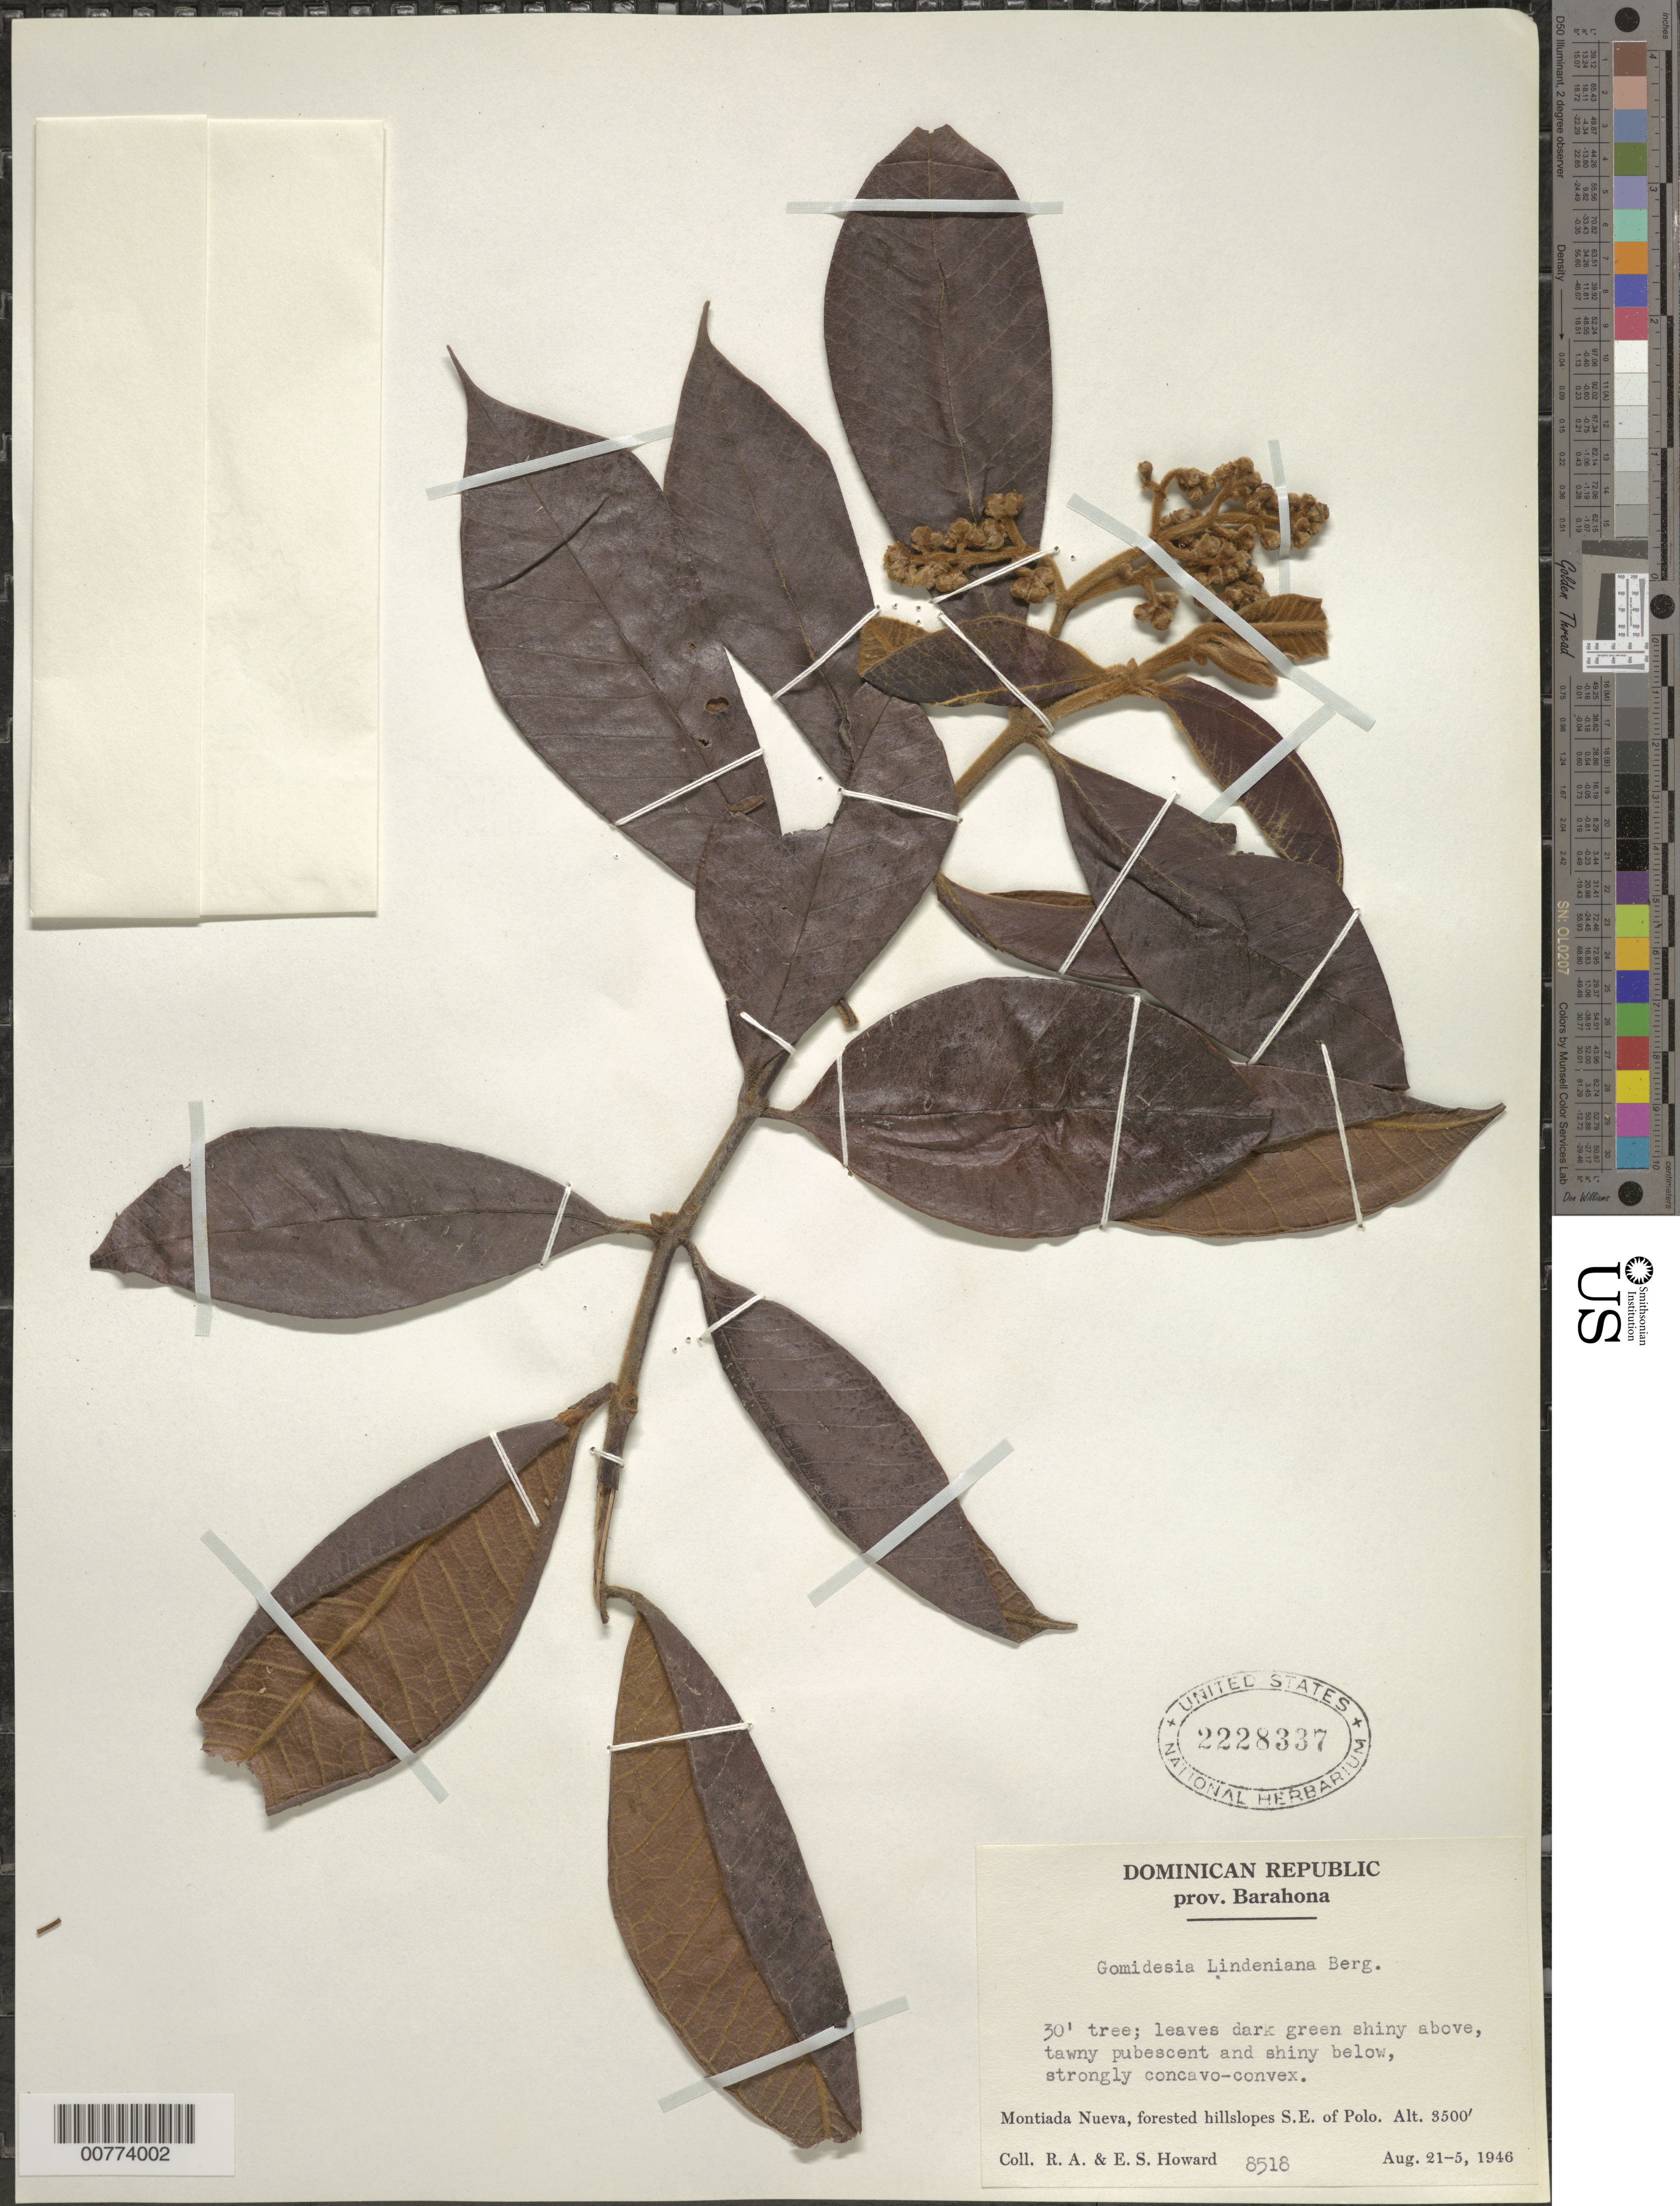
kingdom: Plantae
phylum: Tracheophyta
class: Magnoliopsida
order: Myrtales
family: Myrtaceae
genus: Myrcia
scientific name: Myrcia fenzliana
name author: O. Berg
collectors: R. A. Howard & E. S. Howard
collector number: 8518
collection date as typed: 21 Aug 1946 25 Aug 1946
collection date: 1946-08-21/1946-08-25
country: Dominican Republic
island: Hispaniola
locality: Montiada Nueva, southeast of Polo.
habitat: Forested hillslopes.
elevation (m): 1067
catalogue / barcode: US 2228337